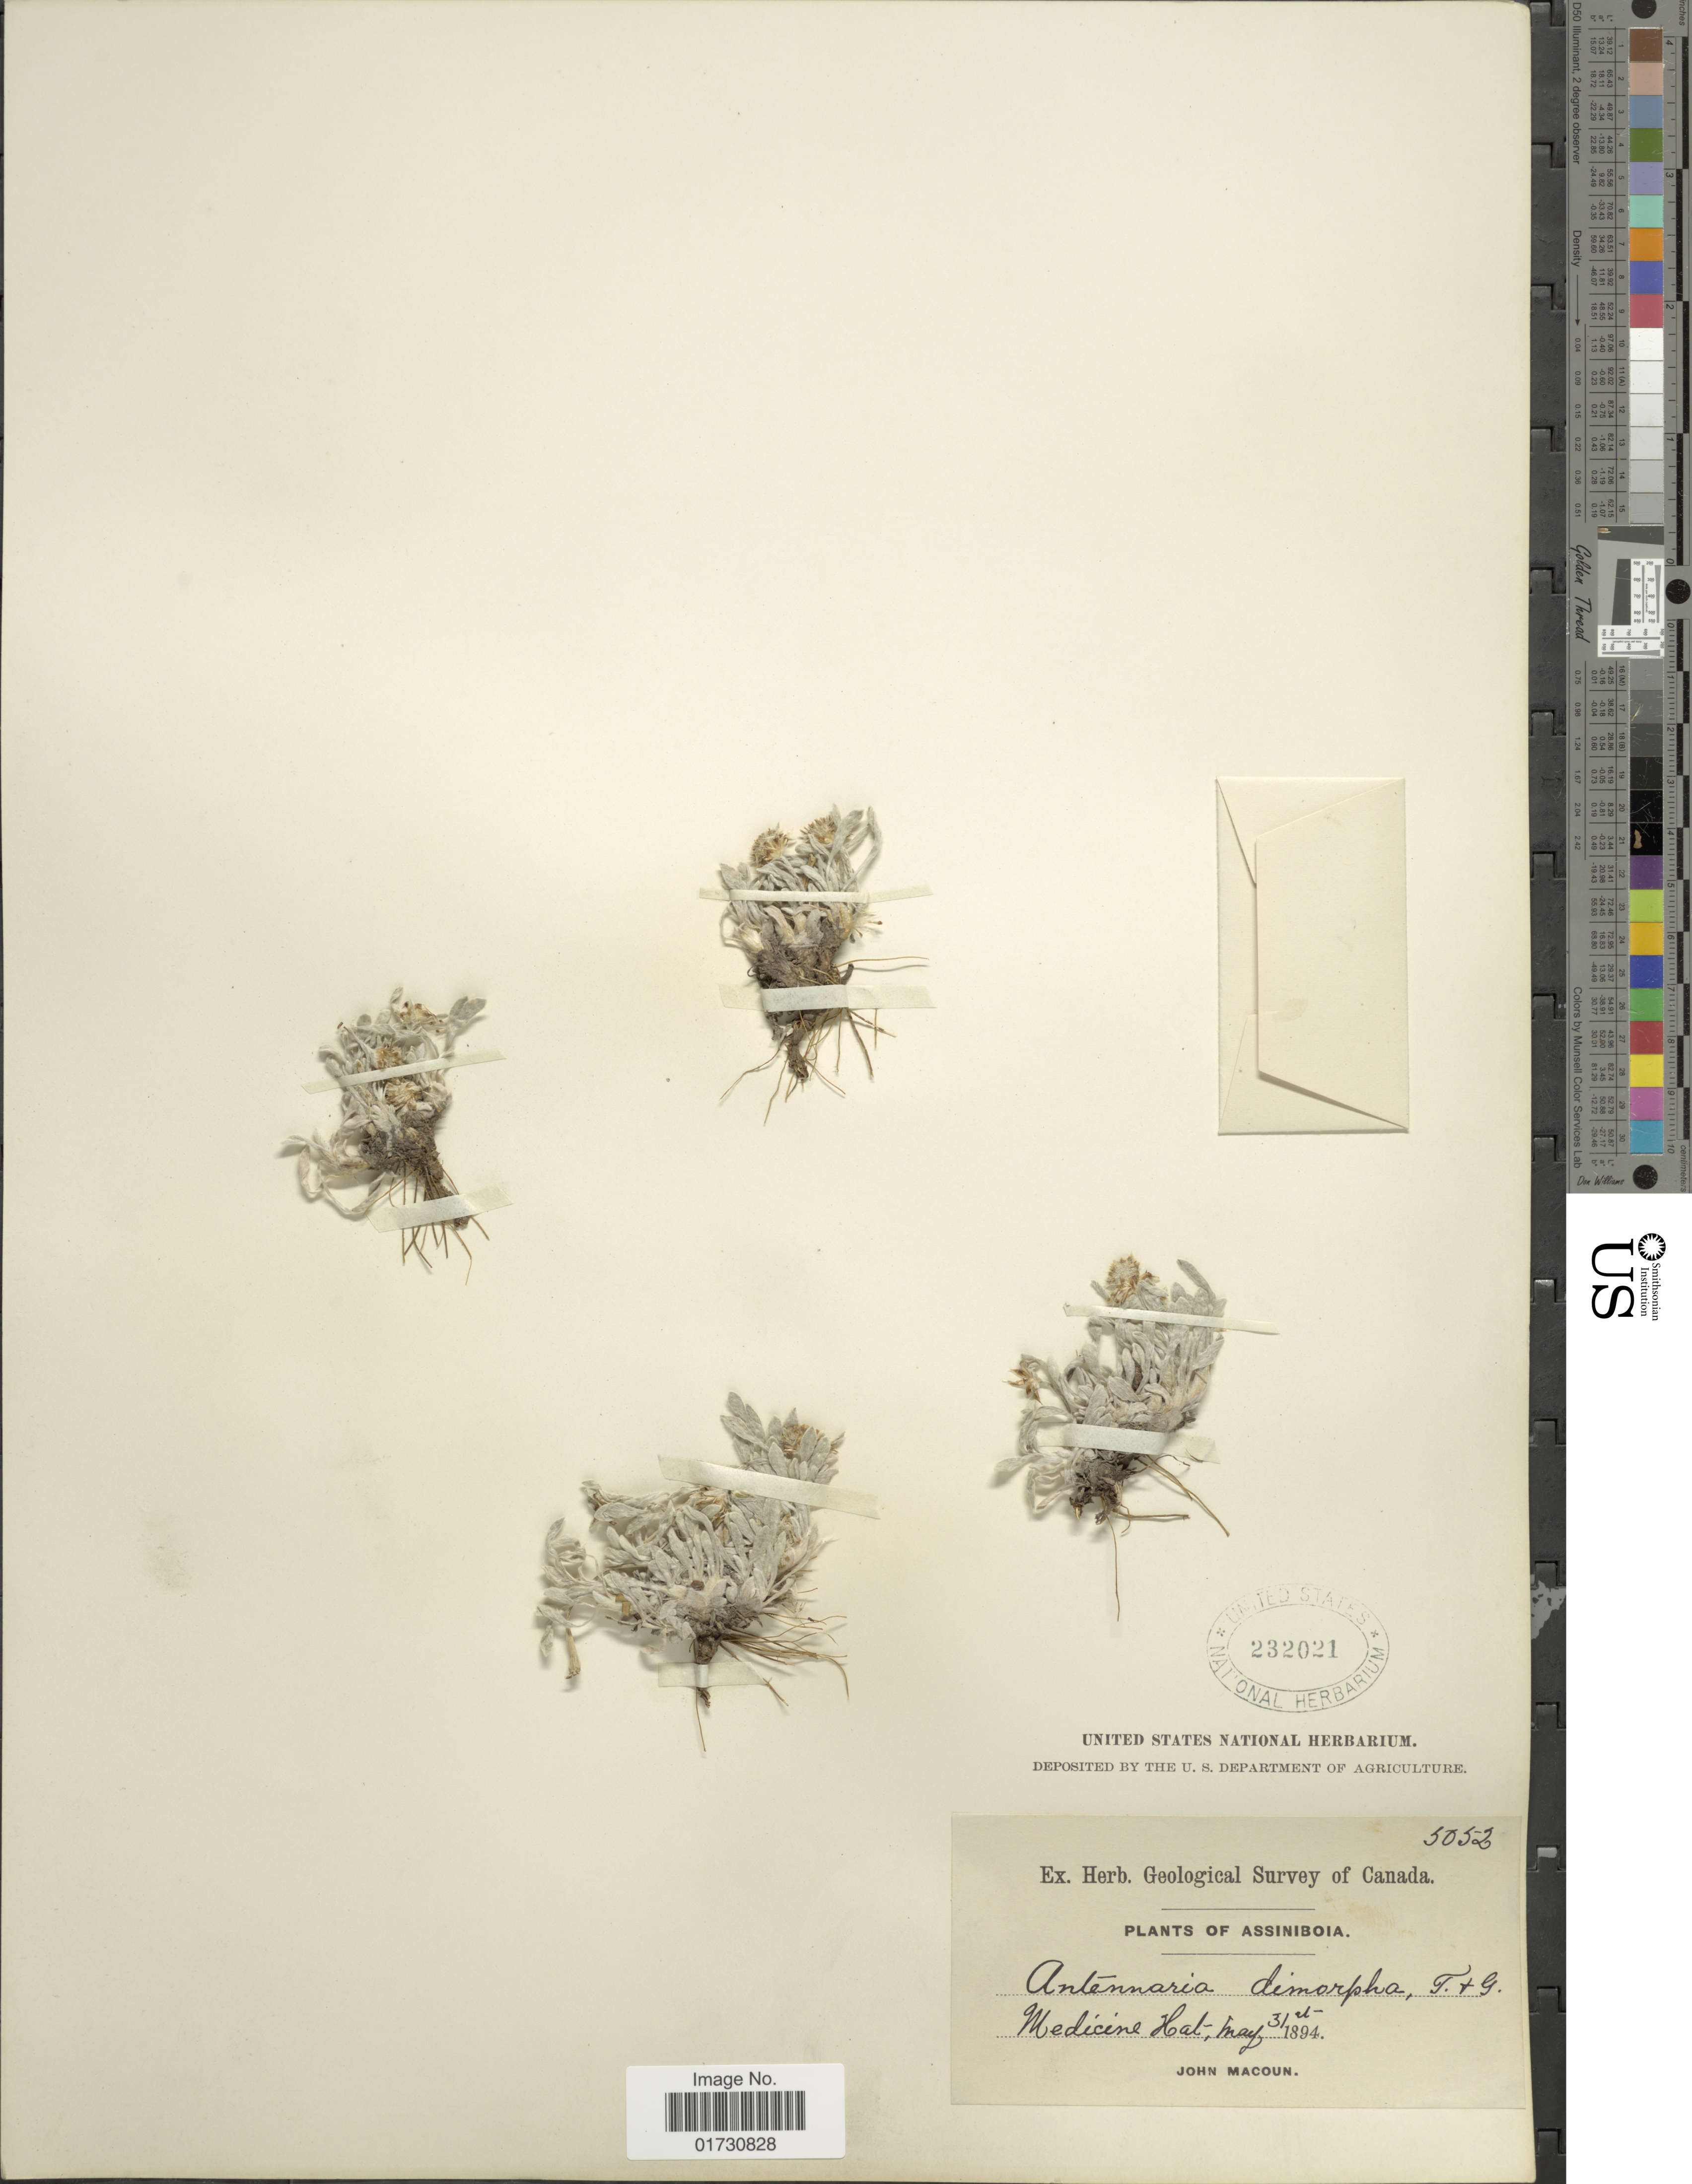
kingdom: Plantae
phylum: Tracheophyta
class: Magnoliopsida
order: Asterales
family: Asteraceae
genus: Antennaria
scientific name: Antennaria dimorpha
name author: (Nutt.) Torr. & A. Gray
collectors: J. Macoun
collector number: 5052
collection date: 1894-05-31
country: Canada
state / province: Alberta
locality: Medicine Hat., Assiniboia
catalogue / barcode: US 232021